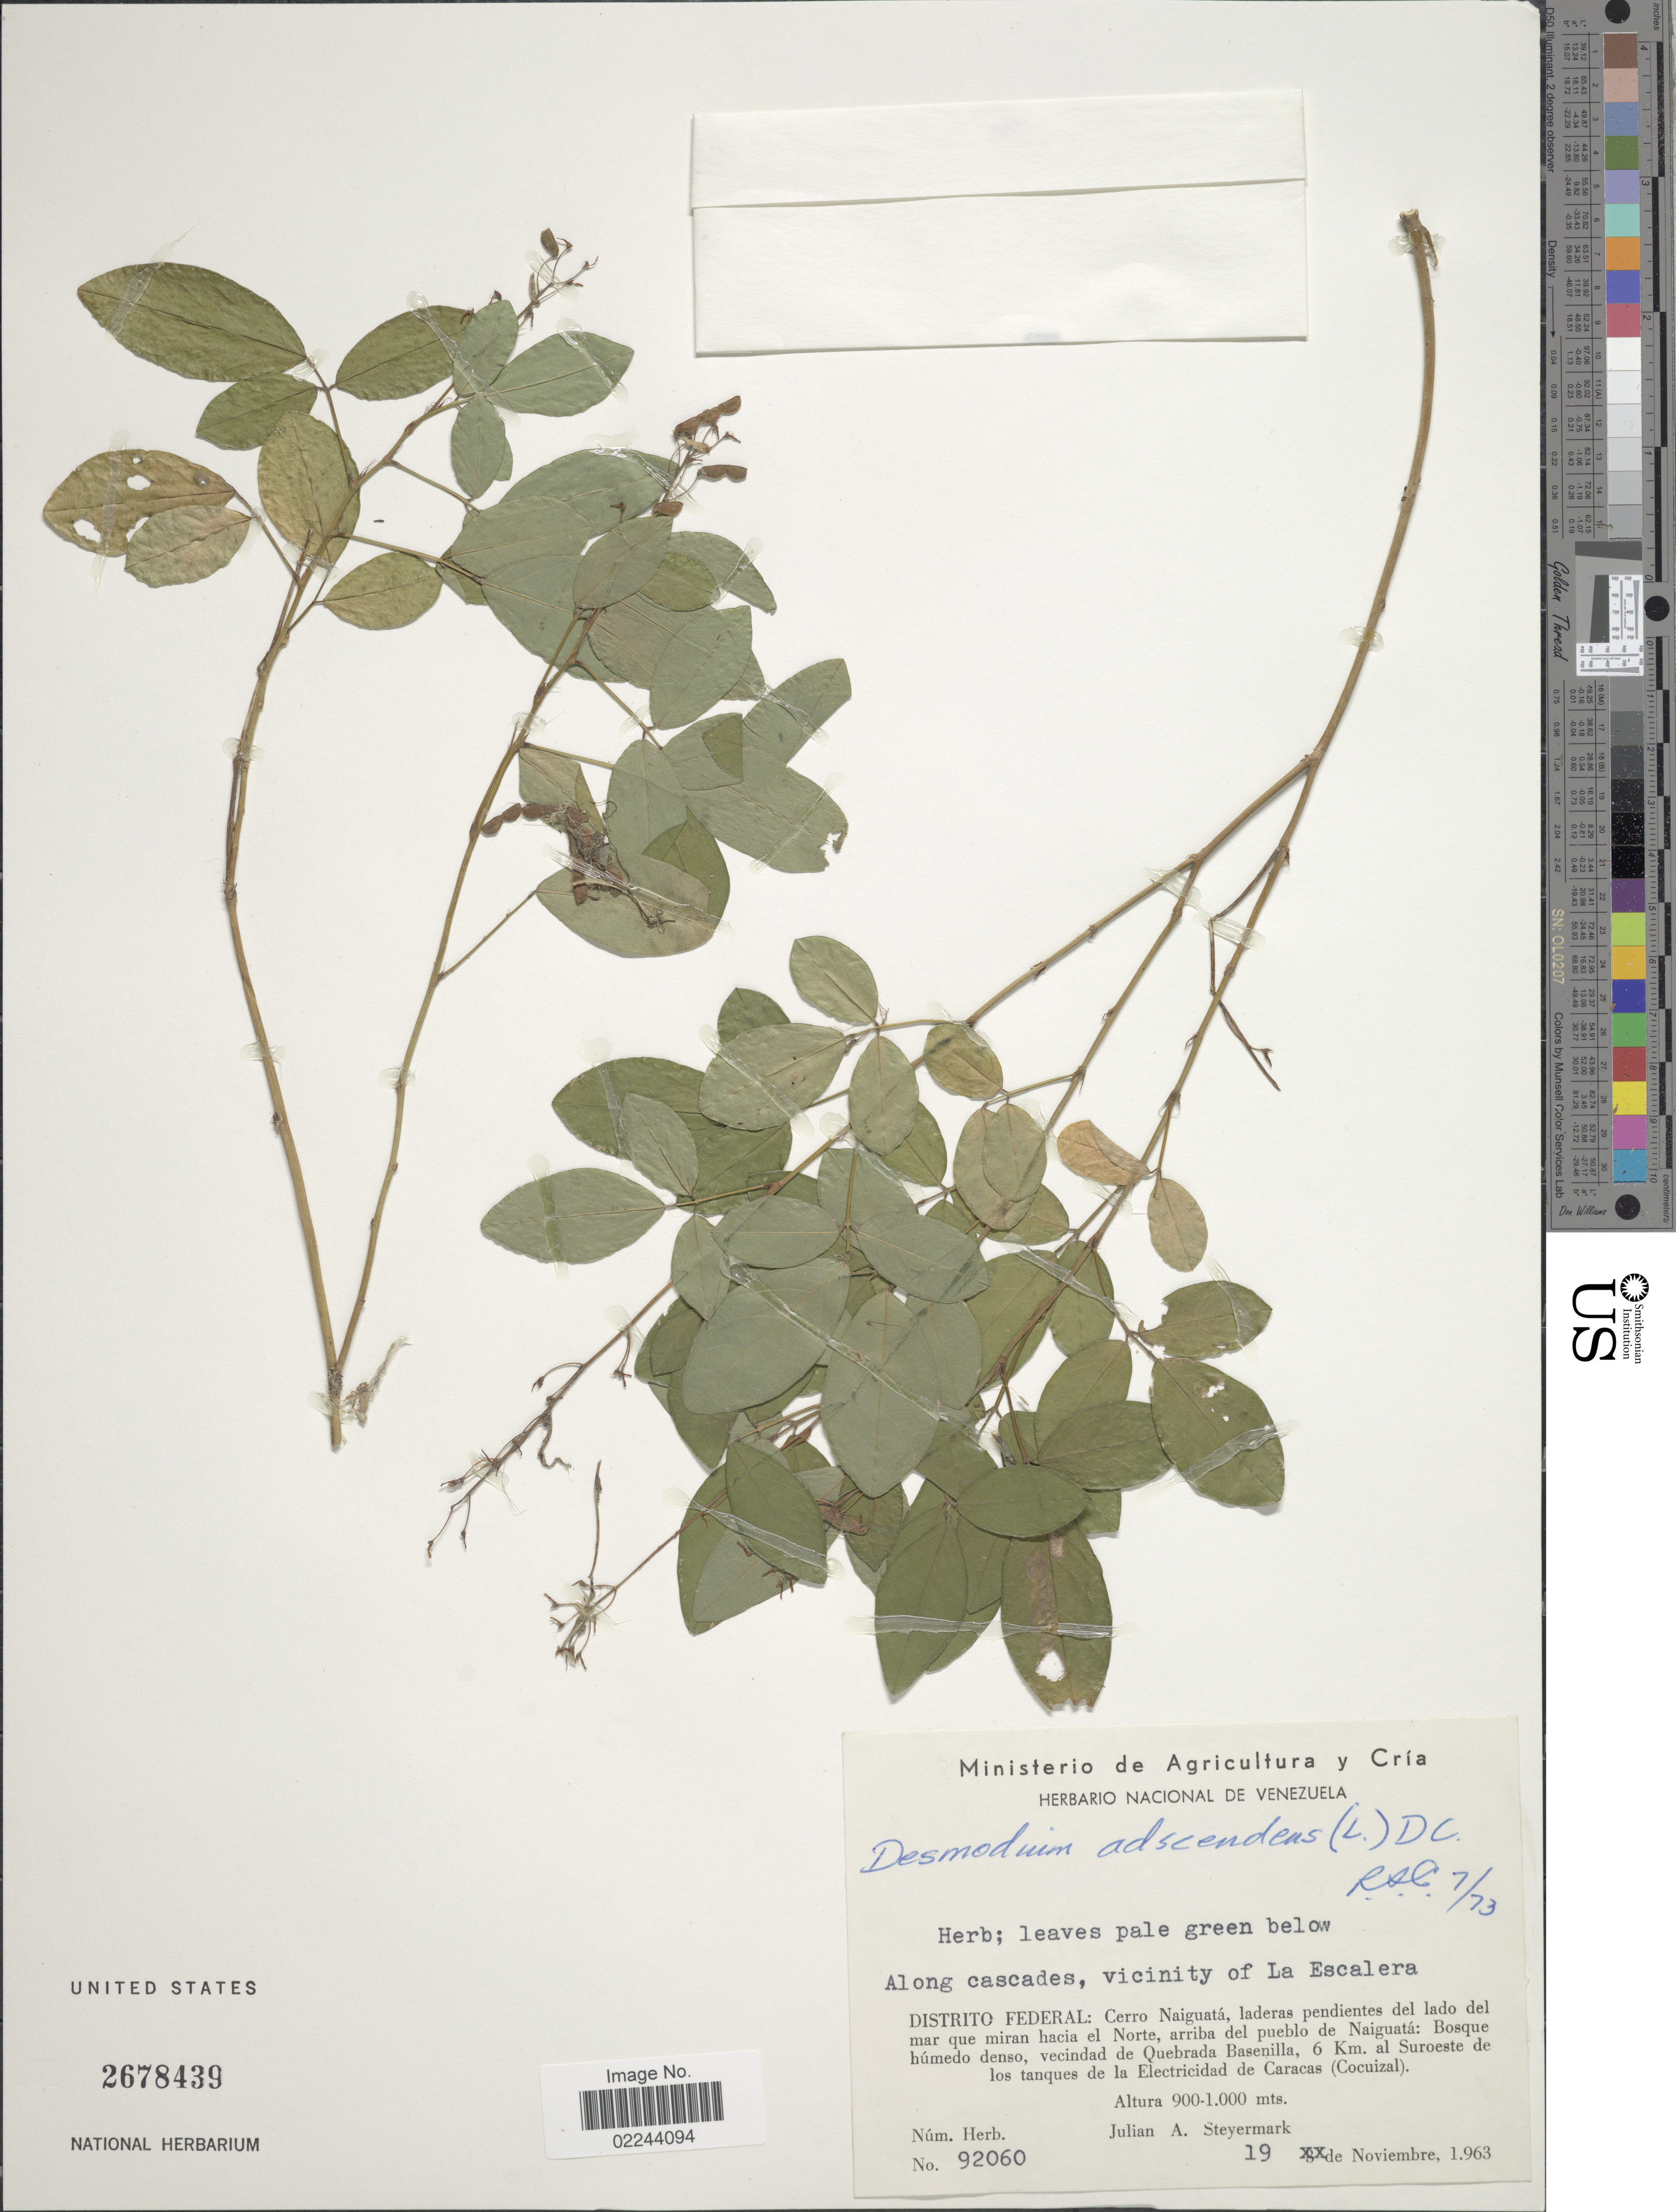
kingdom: Plantae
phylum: Tracheophyta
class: Magnoliopsida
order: Fabales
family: Fabaceae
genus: Grona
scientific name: Grona adscendens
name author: (Sw.) H. Ohashi & K. Ohashi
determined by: Strong, Mark T., (BOT), Smithsonian Institution - National Museum of Natural History (UNITED STATES)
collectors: J. Steyermark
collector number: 92060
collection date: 1963-11-19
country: Venezuela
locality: Along cascades, vicinity of La Escalera, Distrito Federal: cerro Naiguatá, laderas pendientes del lado del mar que miran hacia el Norte, arriba del pueblo de Naiguatá: Bosque húmedo denso, vecindad de Quebrada Basenilla, 6 Km al Suroeste de los tanques de la Electricidad de Caracas (Cocuizal)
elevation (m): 900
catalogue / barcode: US 2678439